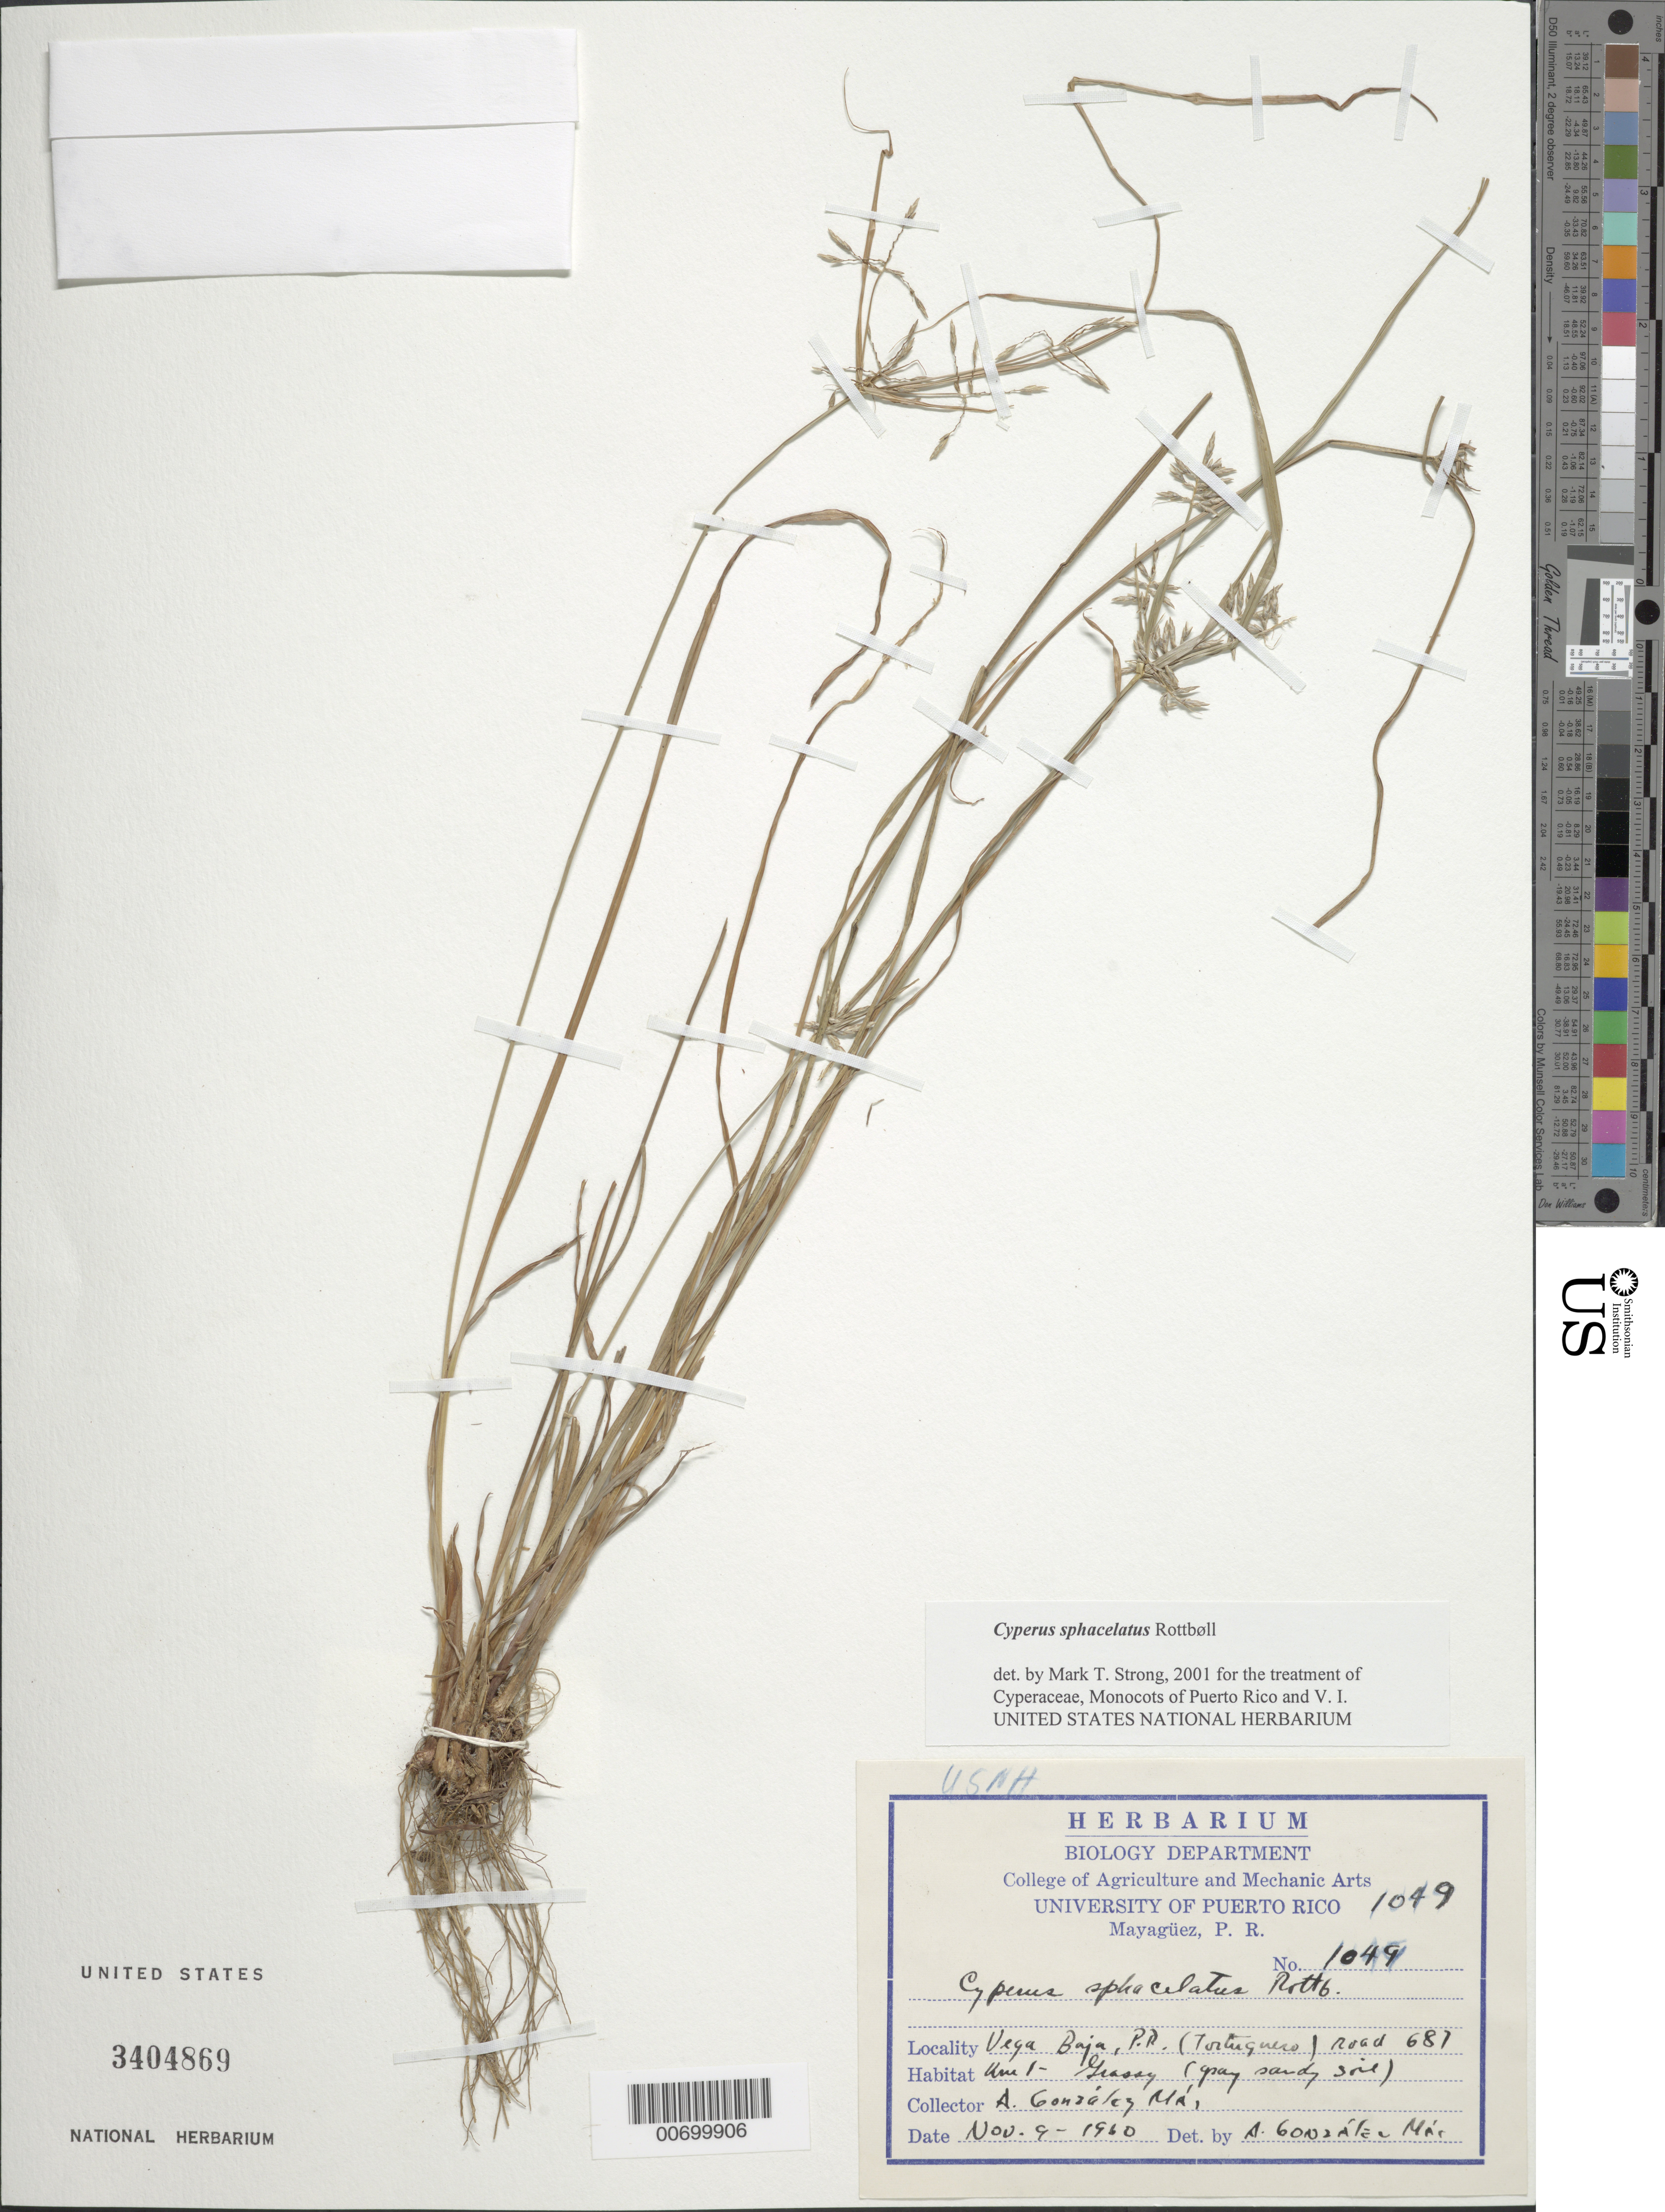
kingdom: Plantae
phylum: Tracheophyta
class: Liliopsida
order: Poales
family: Cyperaceae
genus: Cyperus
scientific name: Cyperus sphacelatus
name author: Rottb.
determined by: Strong, M. T., (US), Smithsonian Institution - National Museum of Natural History (UNITED STATES)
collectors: A. González Más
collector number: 1049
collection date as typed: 09 Nov 1960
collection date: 1960-11-09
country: Puerto Rico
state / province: Manatí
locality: Vega Baja: Tortuguero, Rd. 681, km 1.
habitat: Grassy (gray sandy soil).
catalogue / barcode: US 3404869